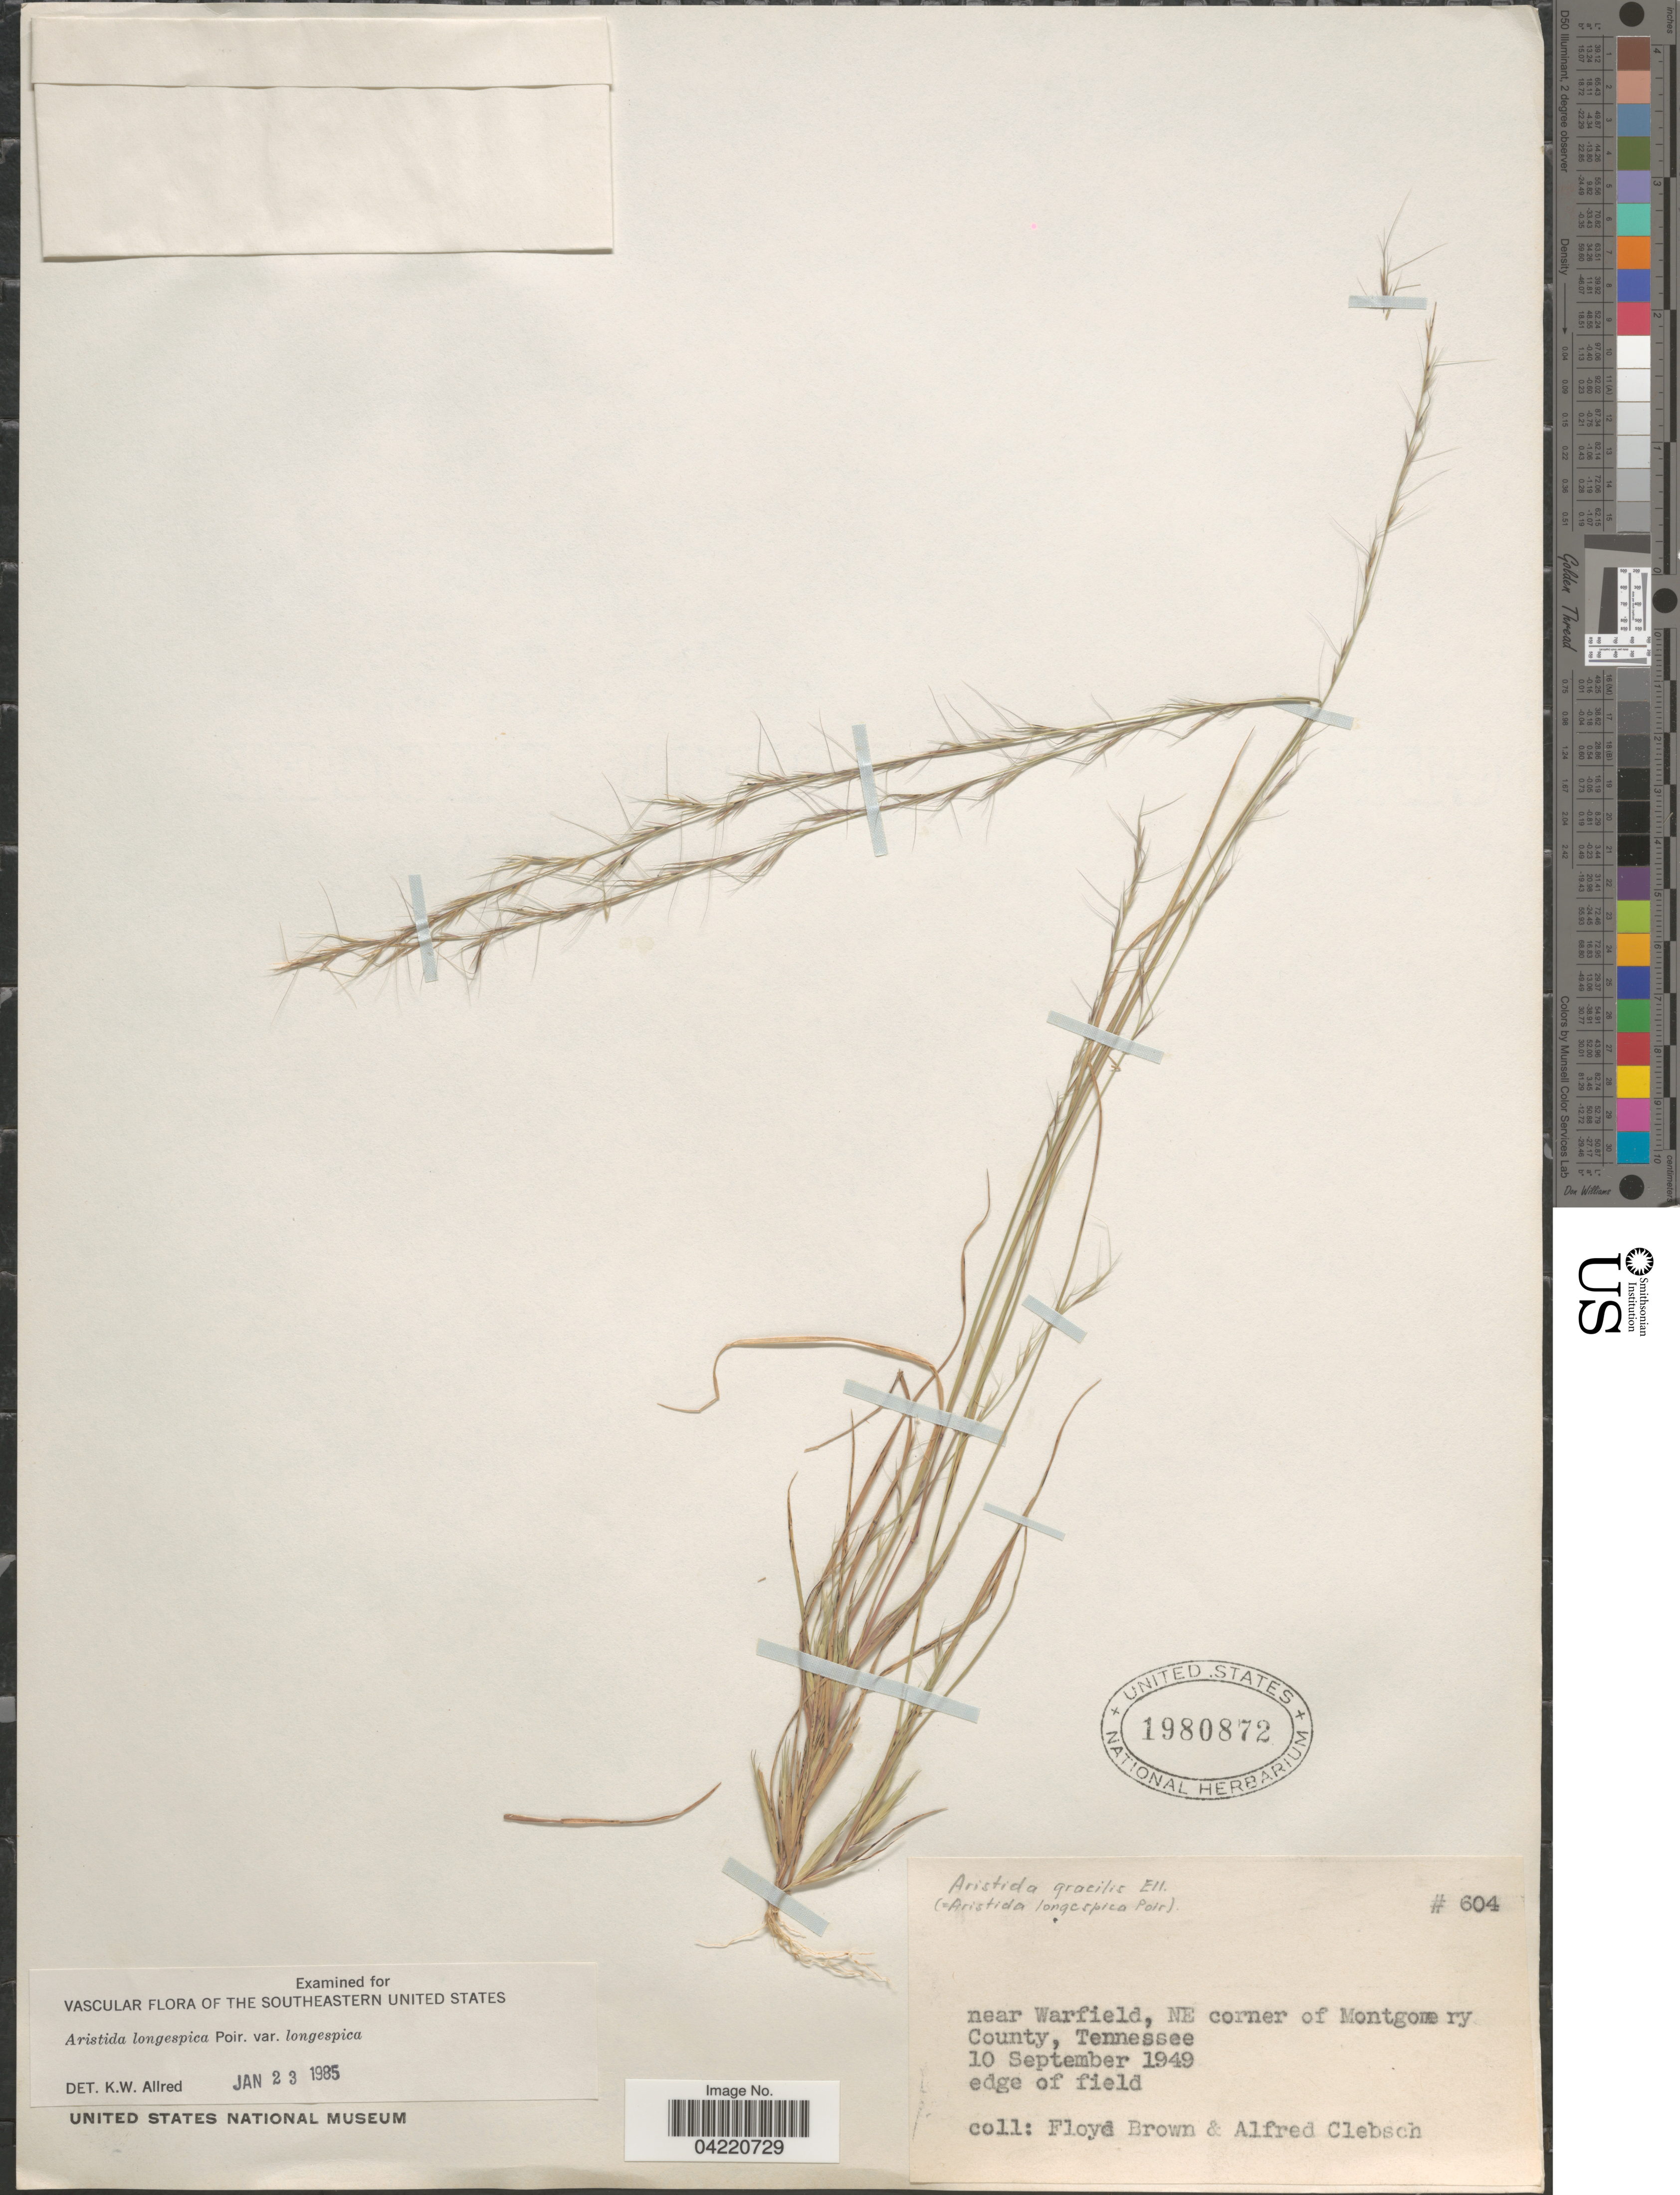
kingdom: Plantae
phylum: Tracheophyta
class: Liliopsida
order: Poales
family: Poaceae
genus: Aristida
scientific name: Aristida longespica var. longespica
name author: Poir.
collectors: F. Brown & A. Clebsch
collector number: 604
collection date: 1949-09-10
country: United States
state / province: Tennessee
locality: Near Warfield, NE corner of Montgomery County. Edge of field.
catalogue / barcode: US 1980872